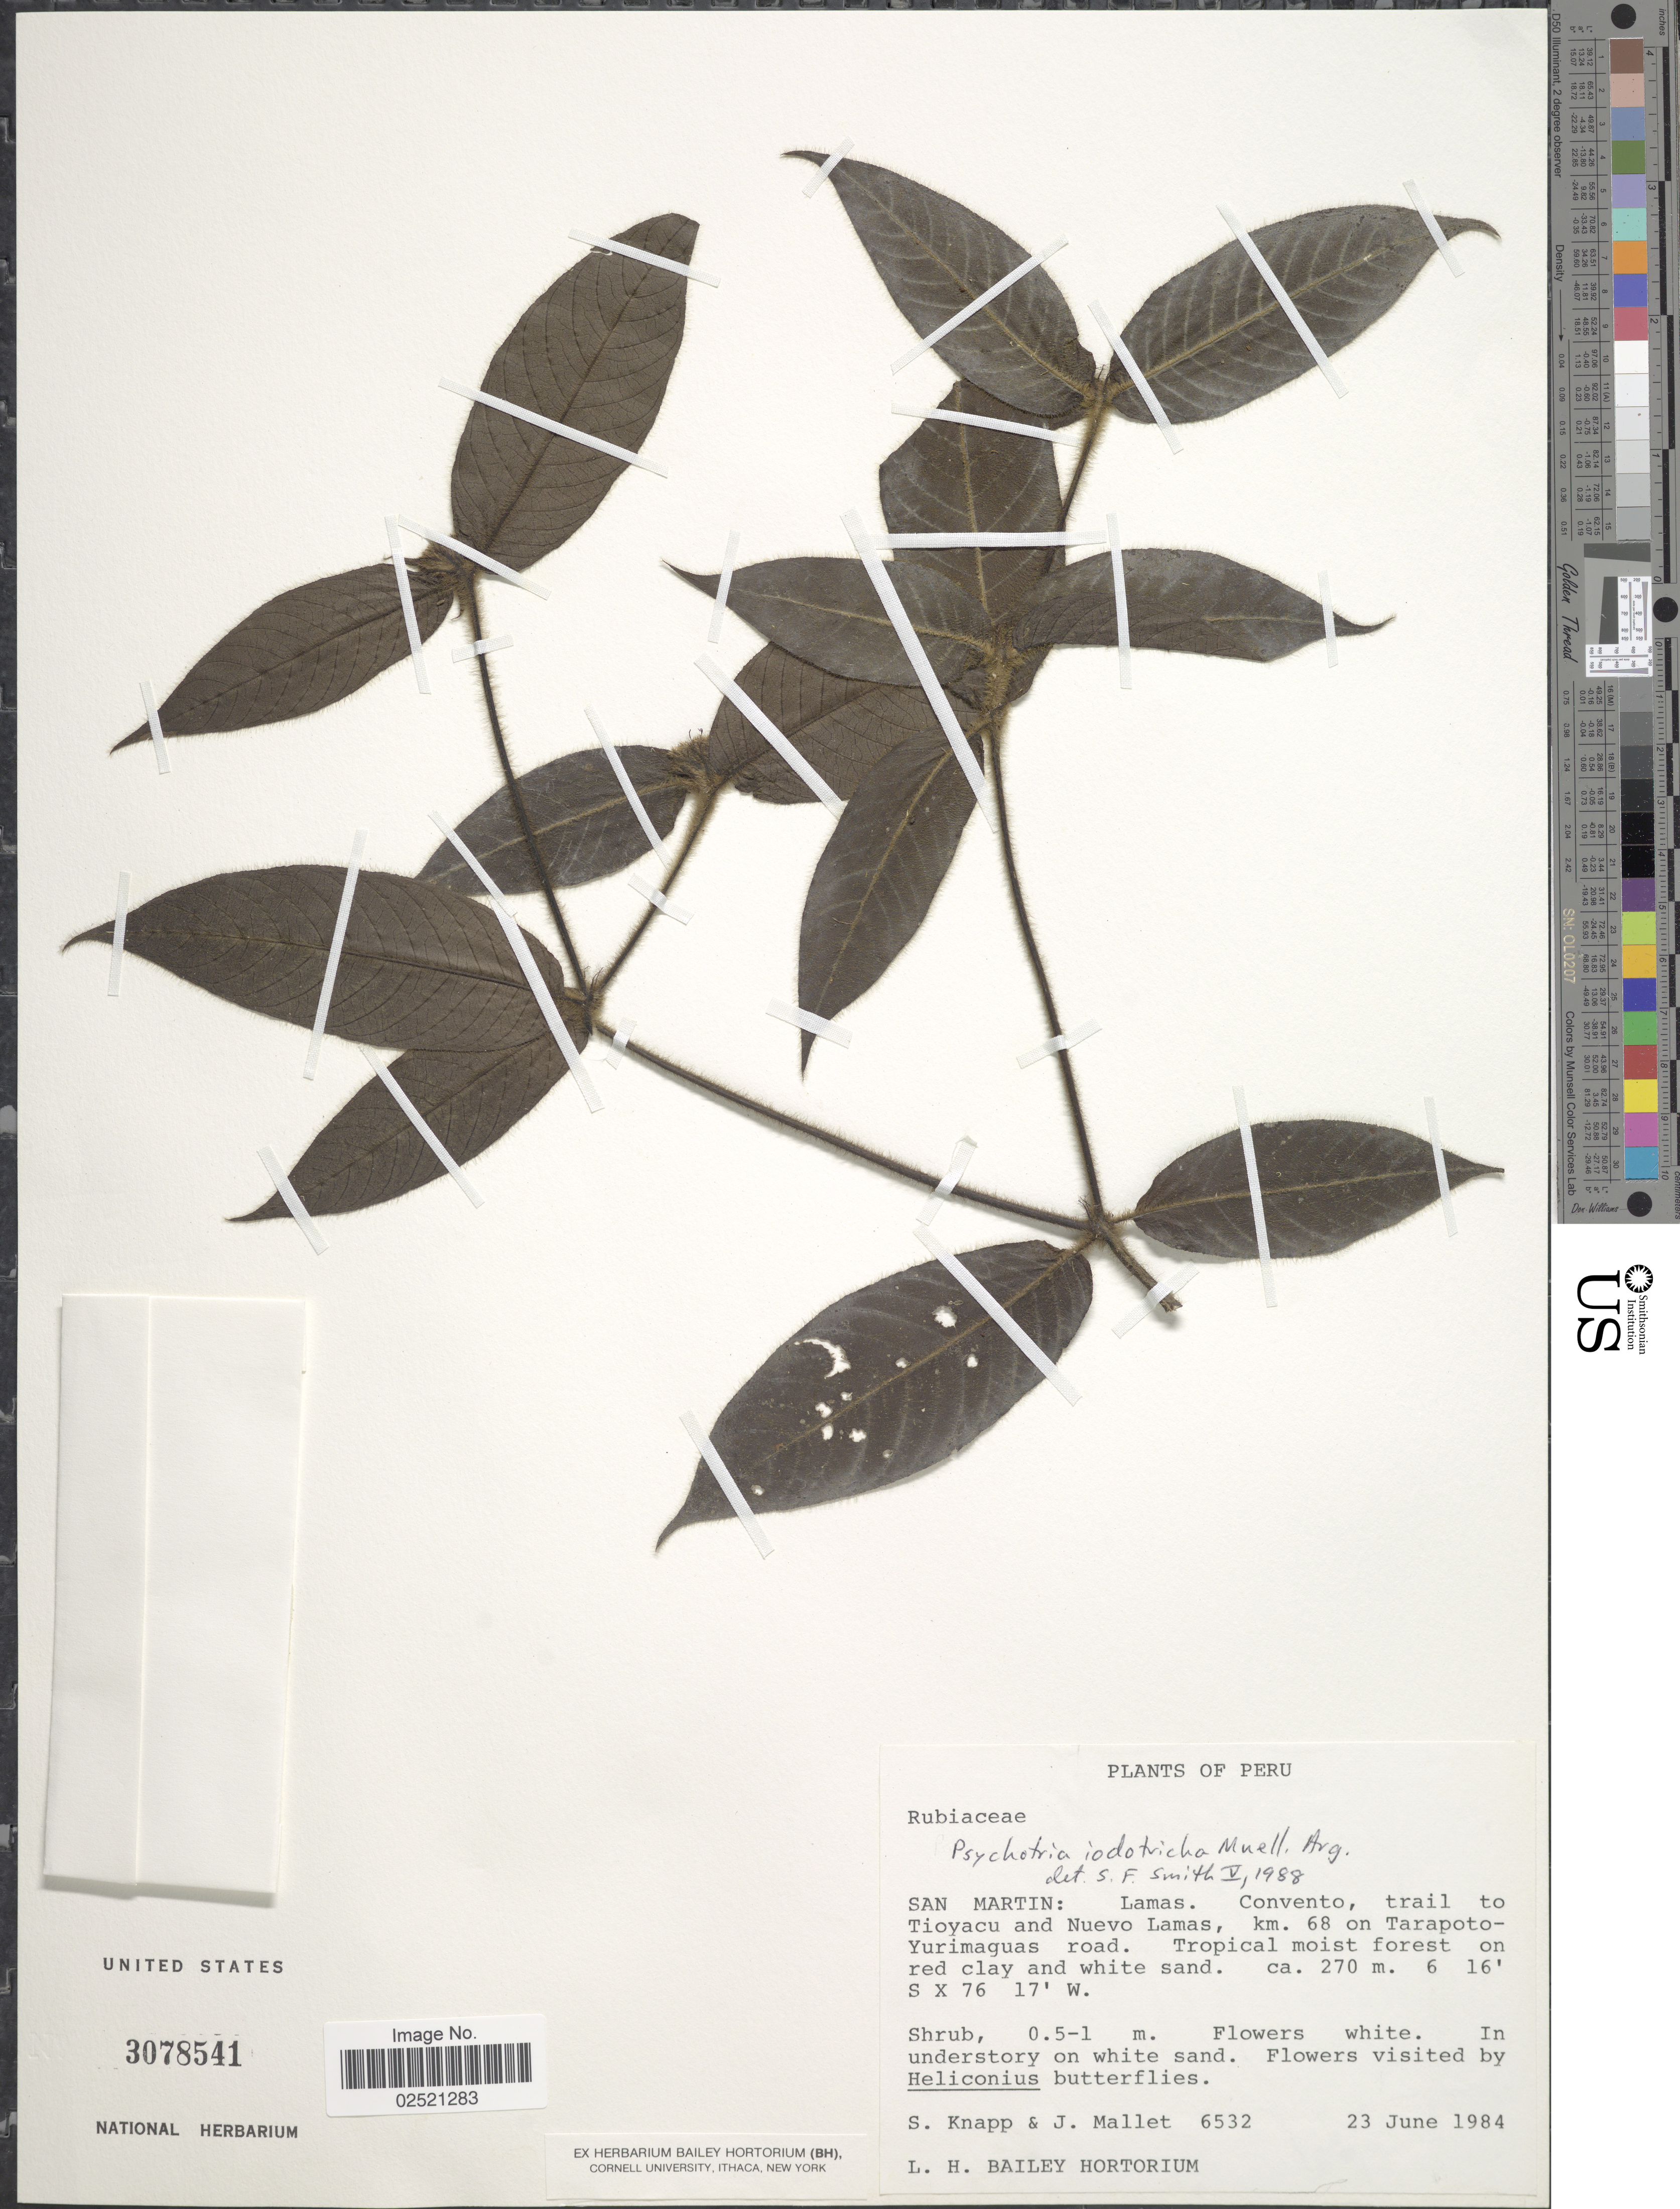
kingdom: Plantae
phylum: Tracheophyta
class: Magnoliopsida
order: Gentianales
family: Rubiaceae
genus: Psychotria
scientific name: Psychotria iodotricha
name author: Müll. Arg.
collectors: S. Knapp & J. Mallet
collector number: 6532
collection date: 1984-06-23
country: Peru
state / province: San Martín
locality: Lamas, Convento, trail to Tioyacu and Nuevo Lamas, km. 68 on Tarapoto-Yurimaguas road, Tropical moist forest.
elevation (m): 270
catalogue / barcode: US 3078541